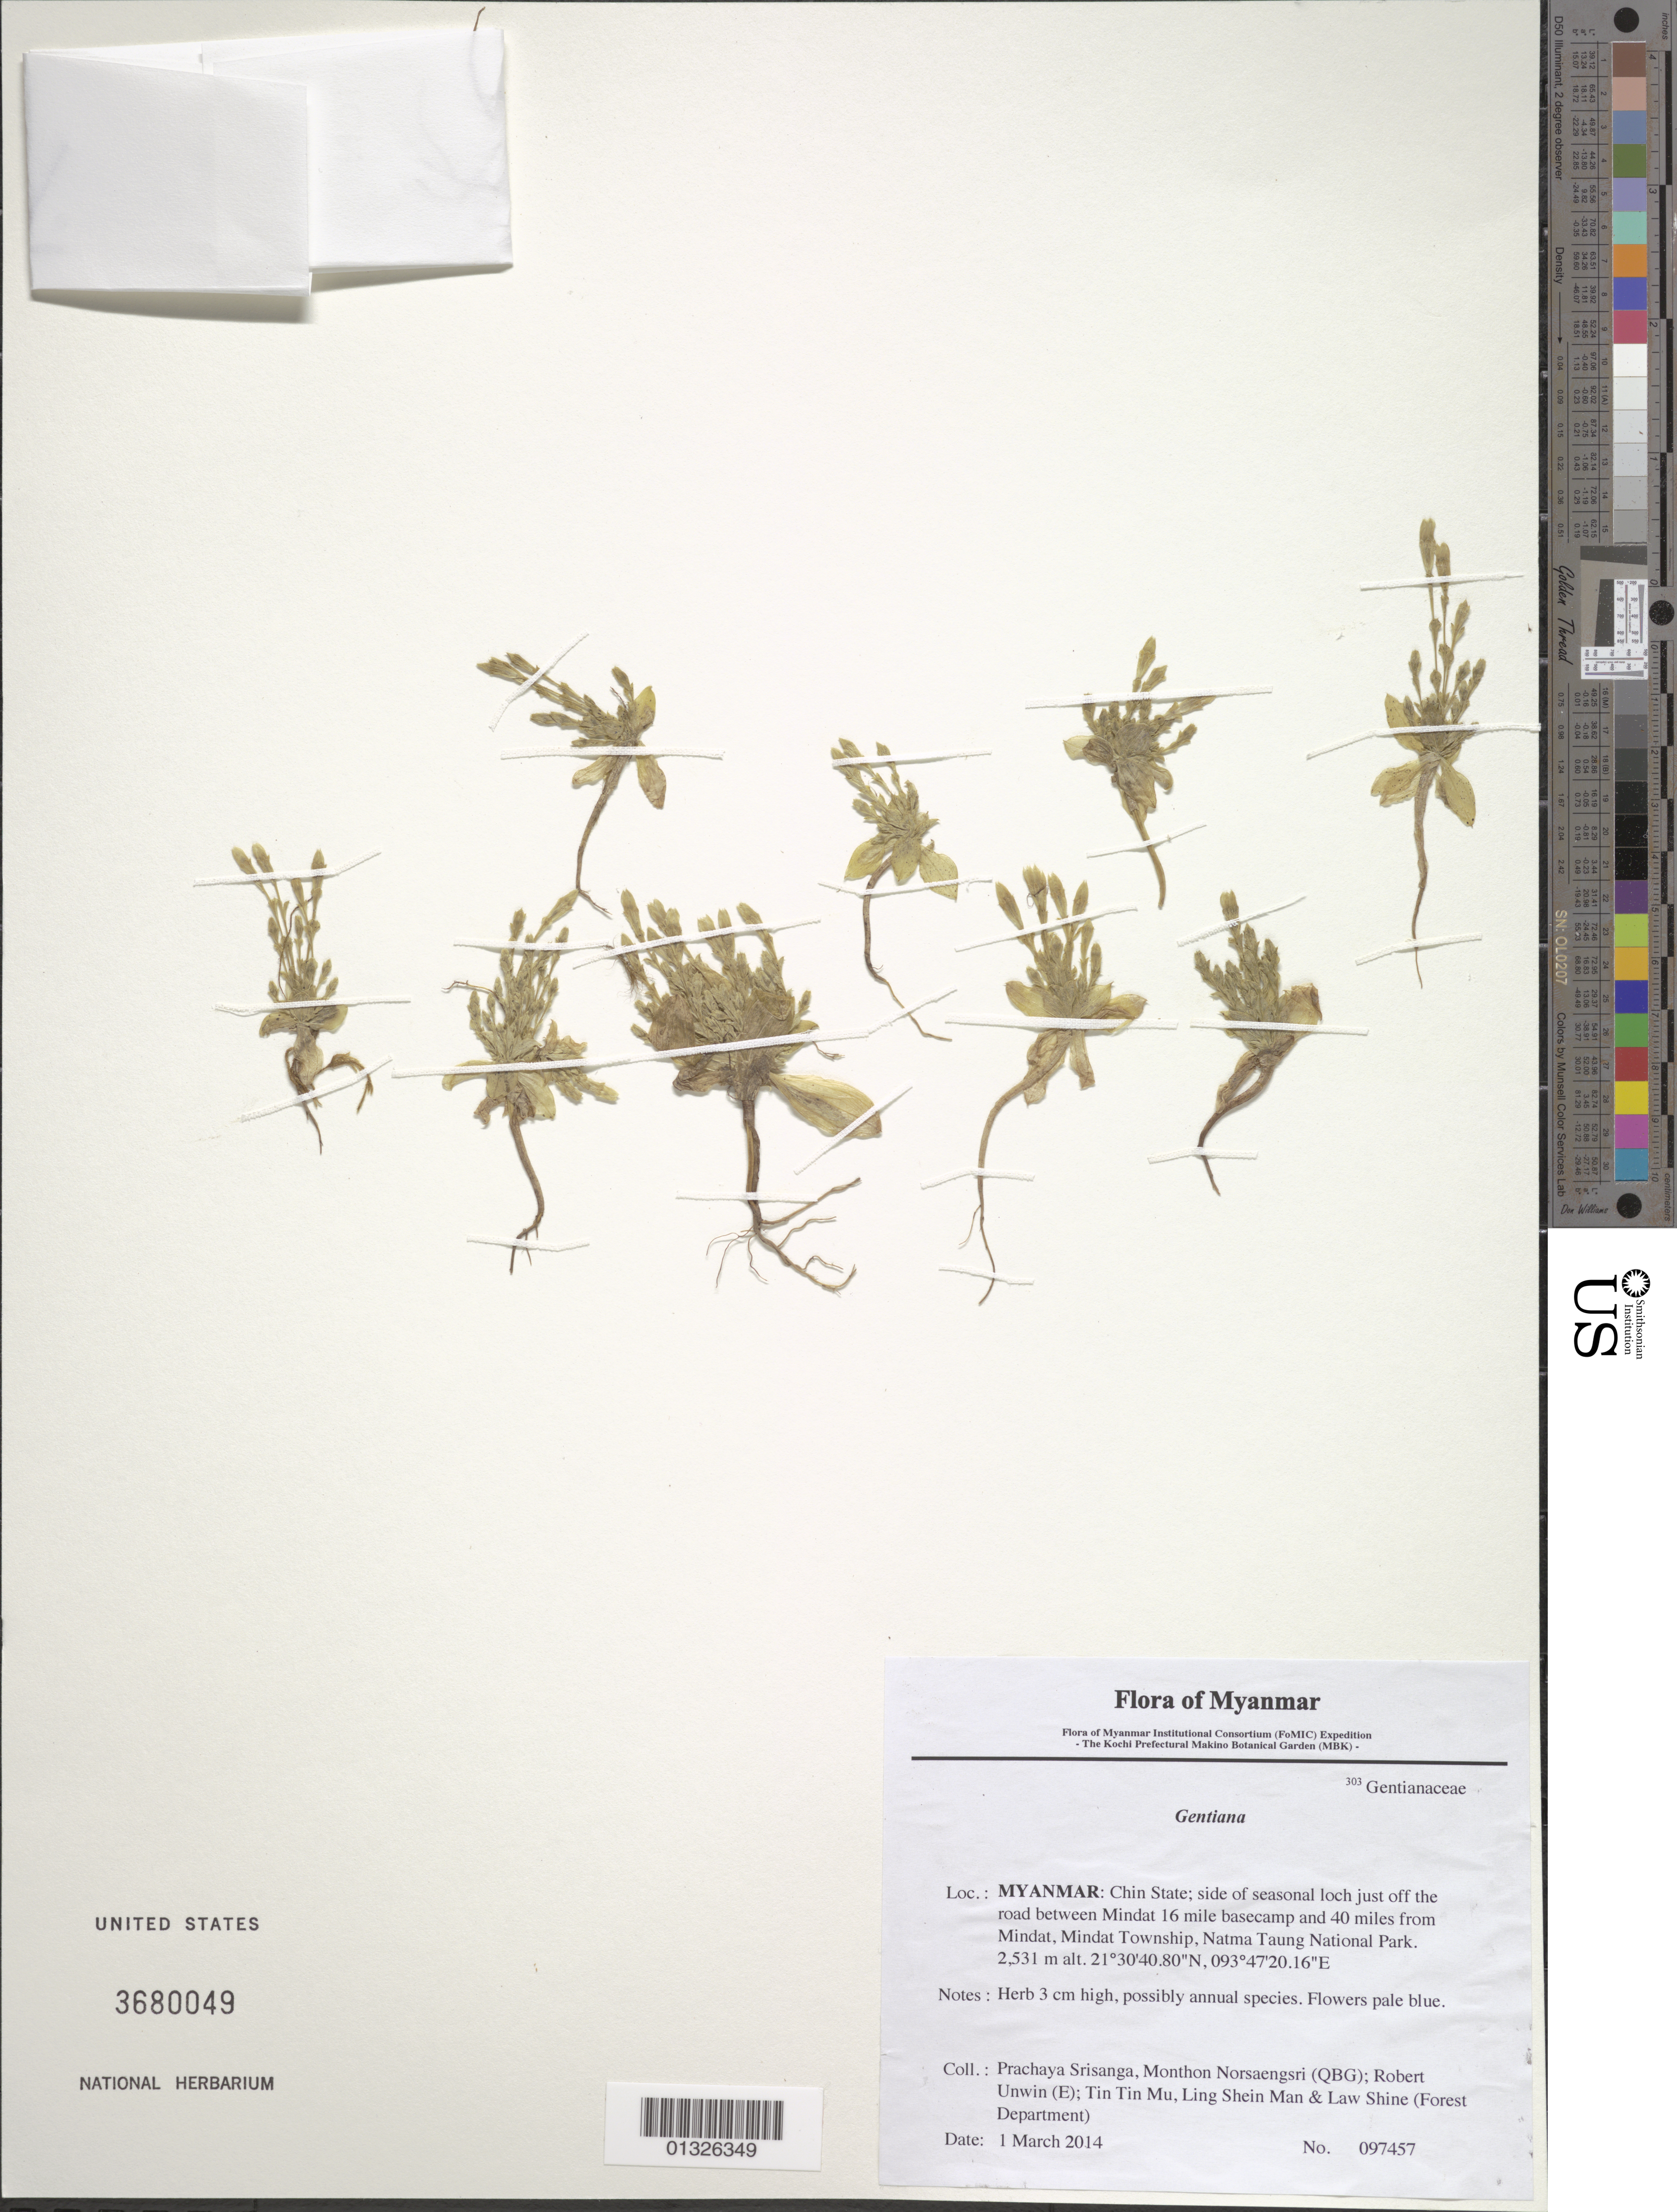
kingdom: Plantae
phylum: Tracheophyta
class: Magnoliopsida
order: Gentianales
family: Gentianaceae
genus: Gentiana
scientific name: Gentiana sp.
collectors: P. Srisanga, M. Norsaengsri, R. Unwin, Tin Tin Mu, Ling Shein Man & L. Shine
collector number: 97457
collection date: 2014-03-01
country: Myanmar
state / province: Chin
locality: Side of seasonal loch just off the road between Mindat 16 mile basecamp and 40 miles from Mindat, Mindat Township, Natma Taung National Park.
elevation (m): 2531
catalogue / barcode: US 3680049